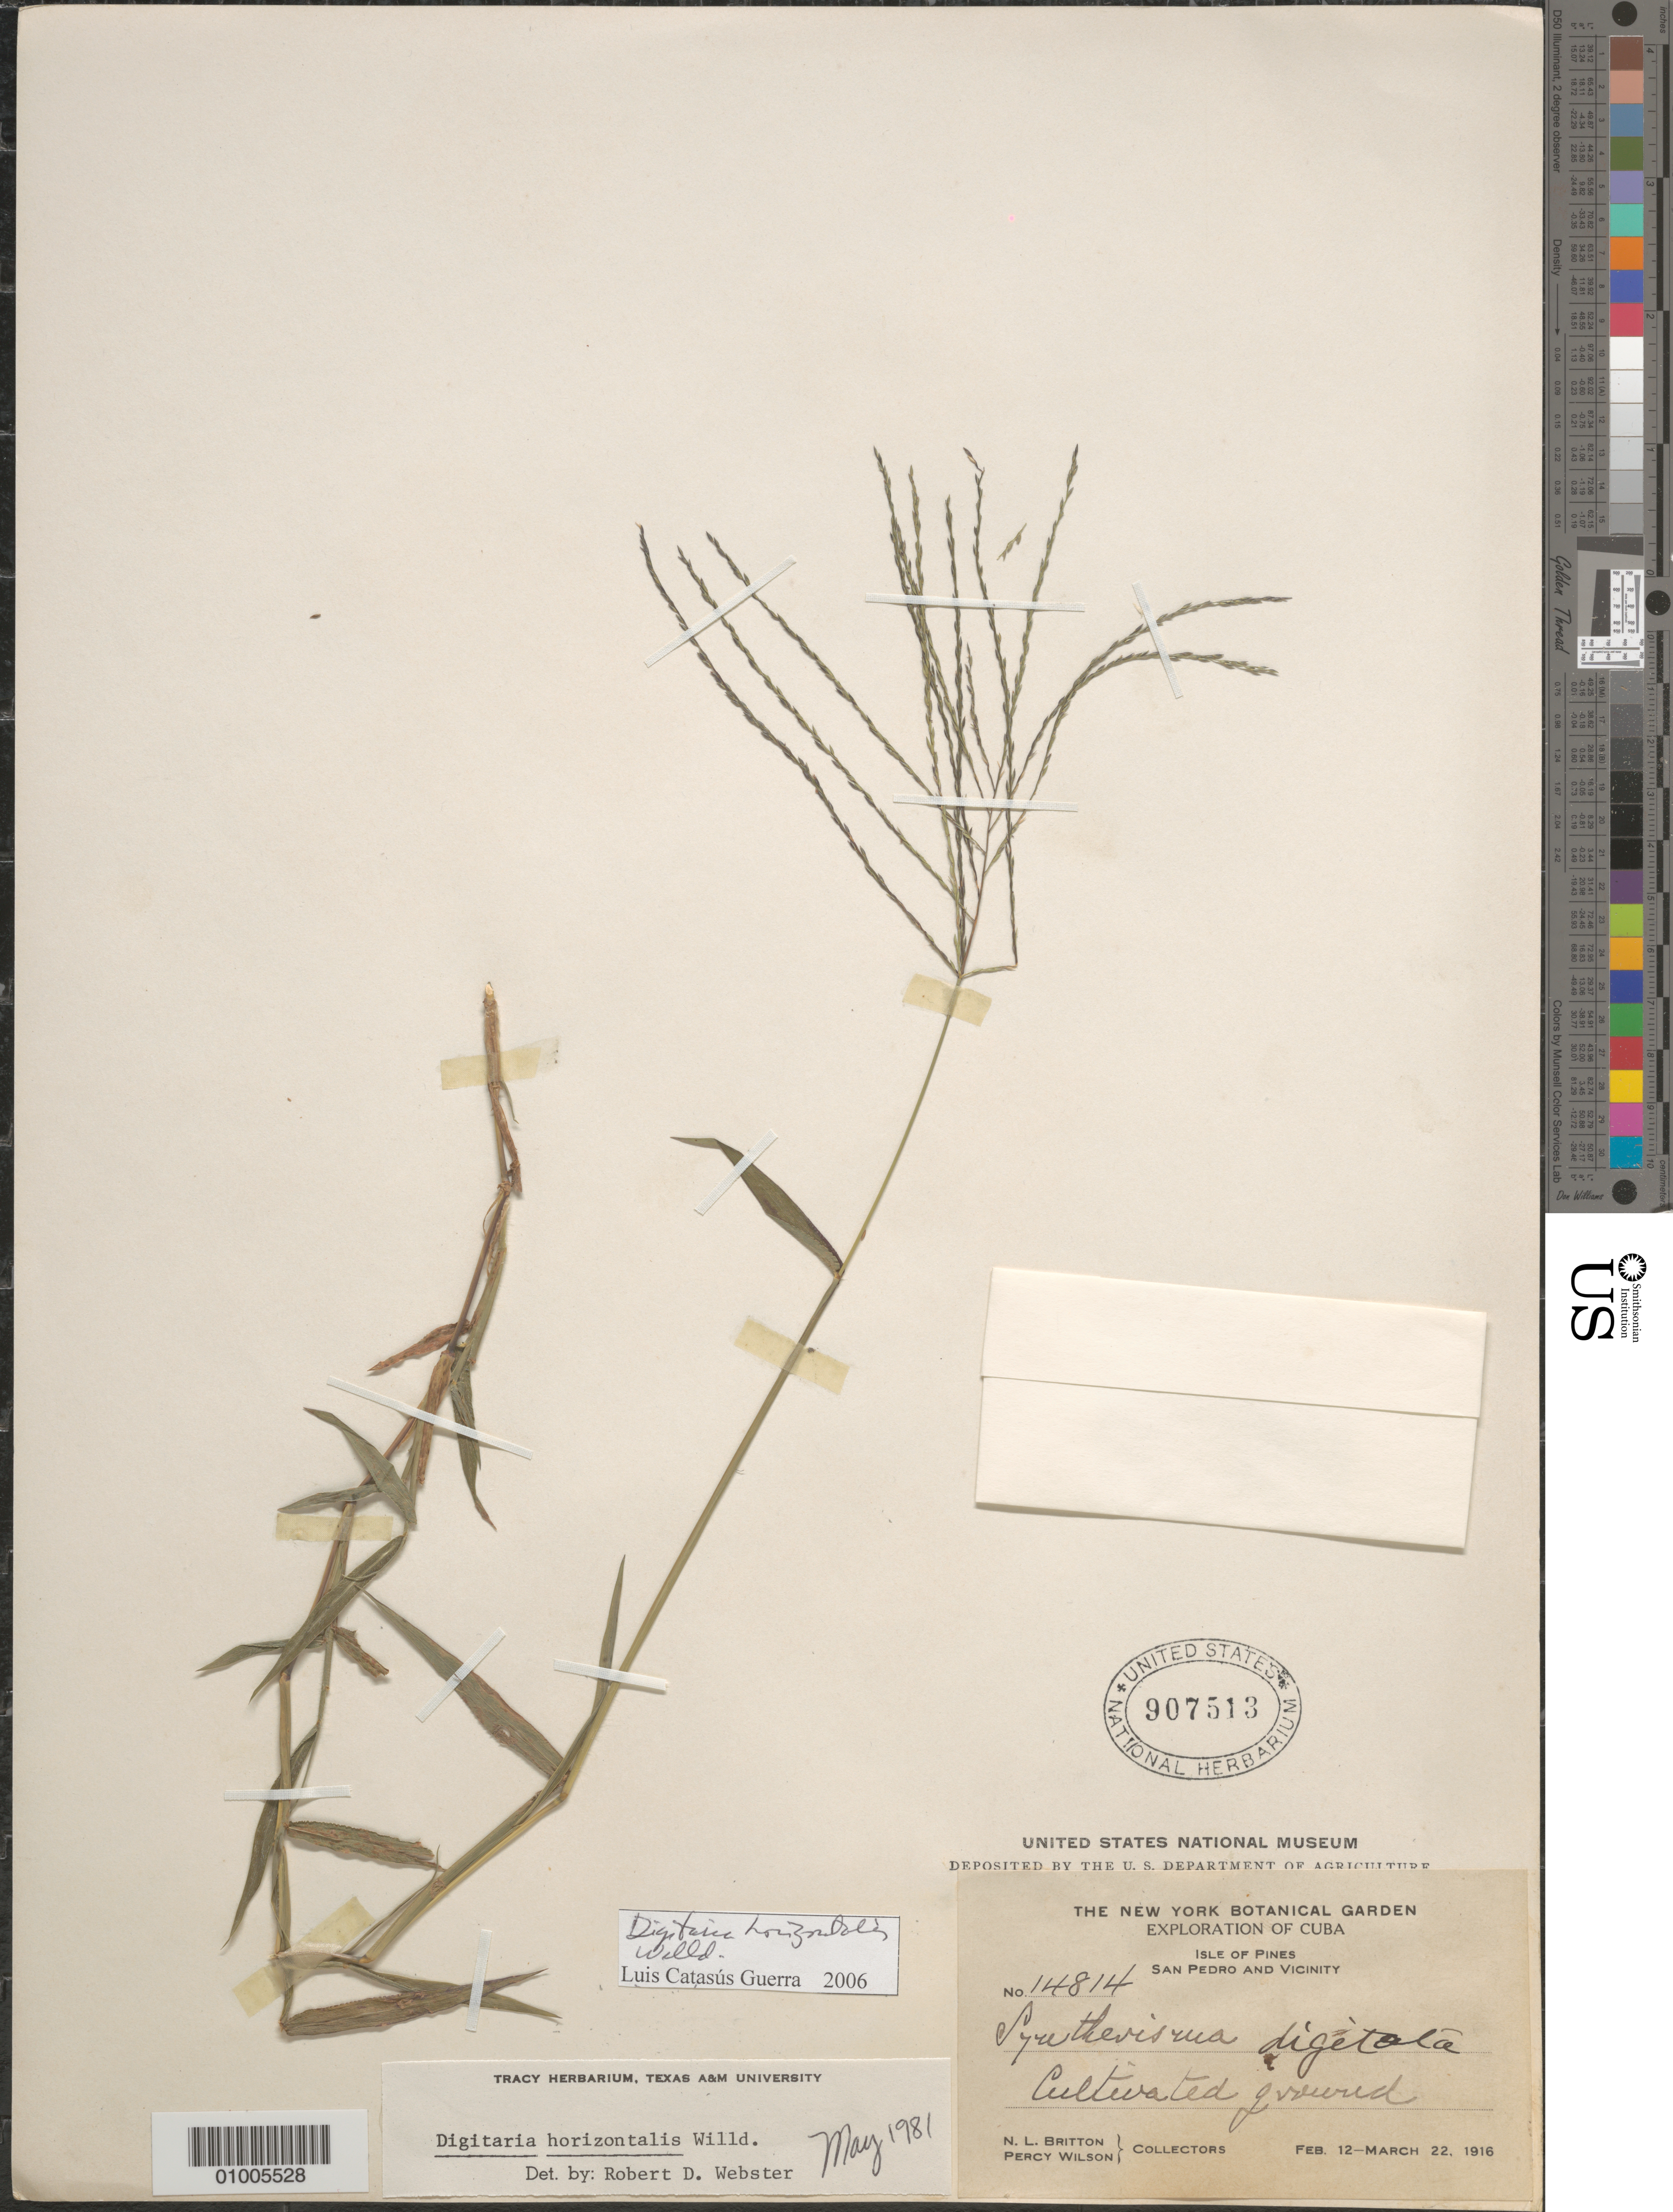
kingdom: Plantae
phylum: Tracheophyta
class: Liliopsida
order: Poales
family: Poaceae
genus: Digitaria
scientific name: Digitaria horizontalis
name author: Willd.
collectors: N. Britton & P. Wilson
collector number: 14814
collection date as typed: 12 Feb 1916 to 22 Mar 1916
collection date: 1916-02-12/1916-03-22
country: Cuba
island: Cuba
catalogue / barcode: US 907153